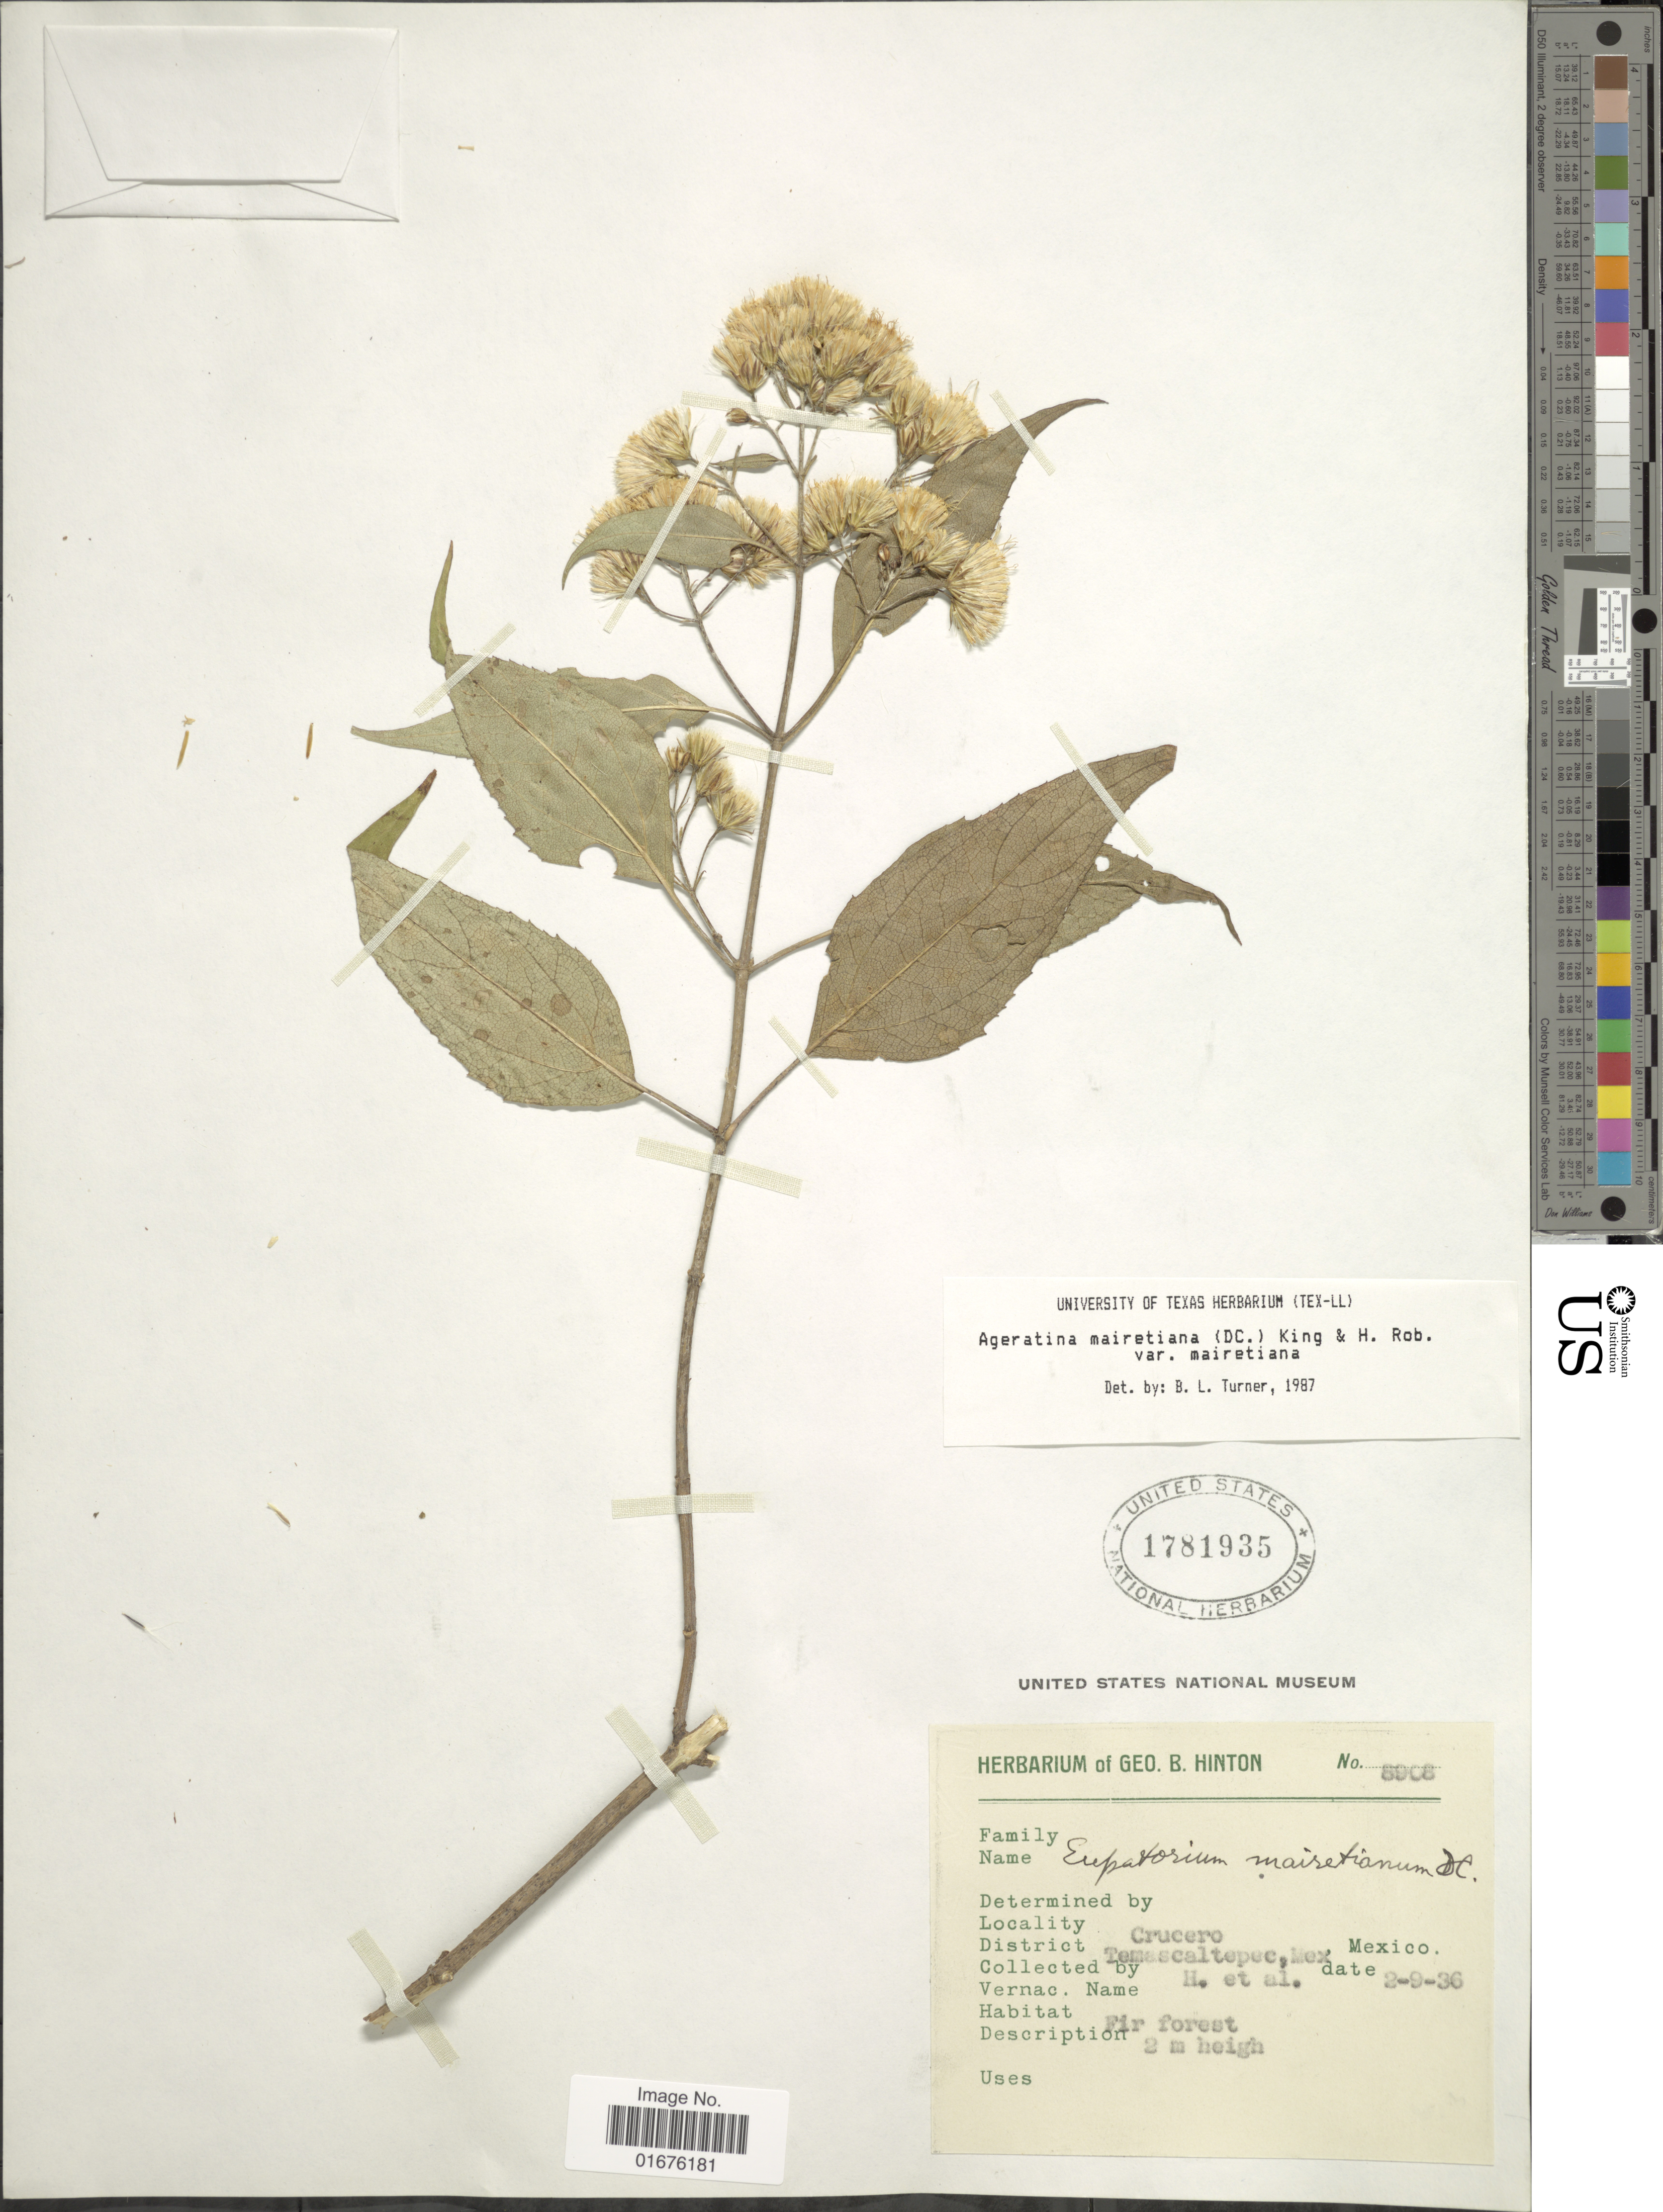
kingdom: Plantae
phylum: Tracheophyta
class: Magnoliopsida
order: Asterales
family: Asteraceae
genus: Ageratina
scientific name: Ageratina mairetiana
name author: (DC.) R.M. King & H. Rob.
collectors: G. B. Hinton & et al.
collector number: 8908*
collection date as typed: Transcribed d/m/y: 2/9/36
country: Mexico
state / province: México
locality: Crucero, Temascaltepec, Fir forest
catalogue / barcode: US 1781935